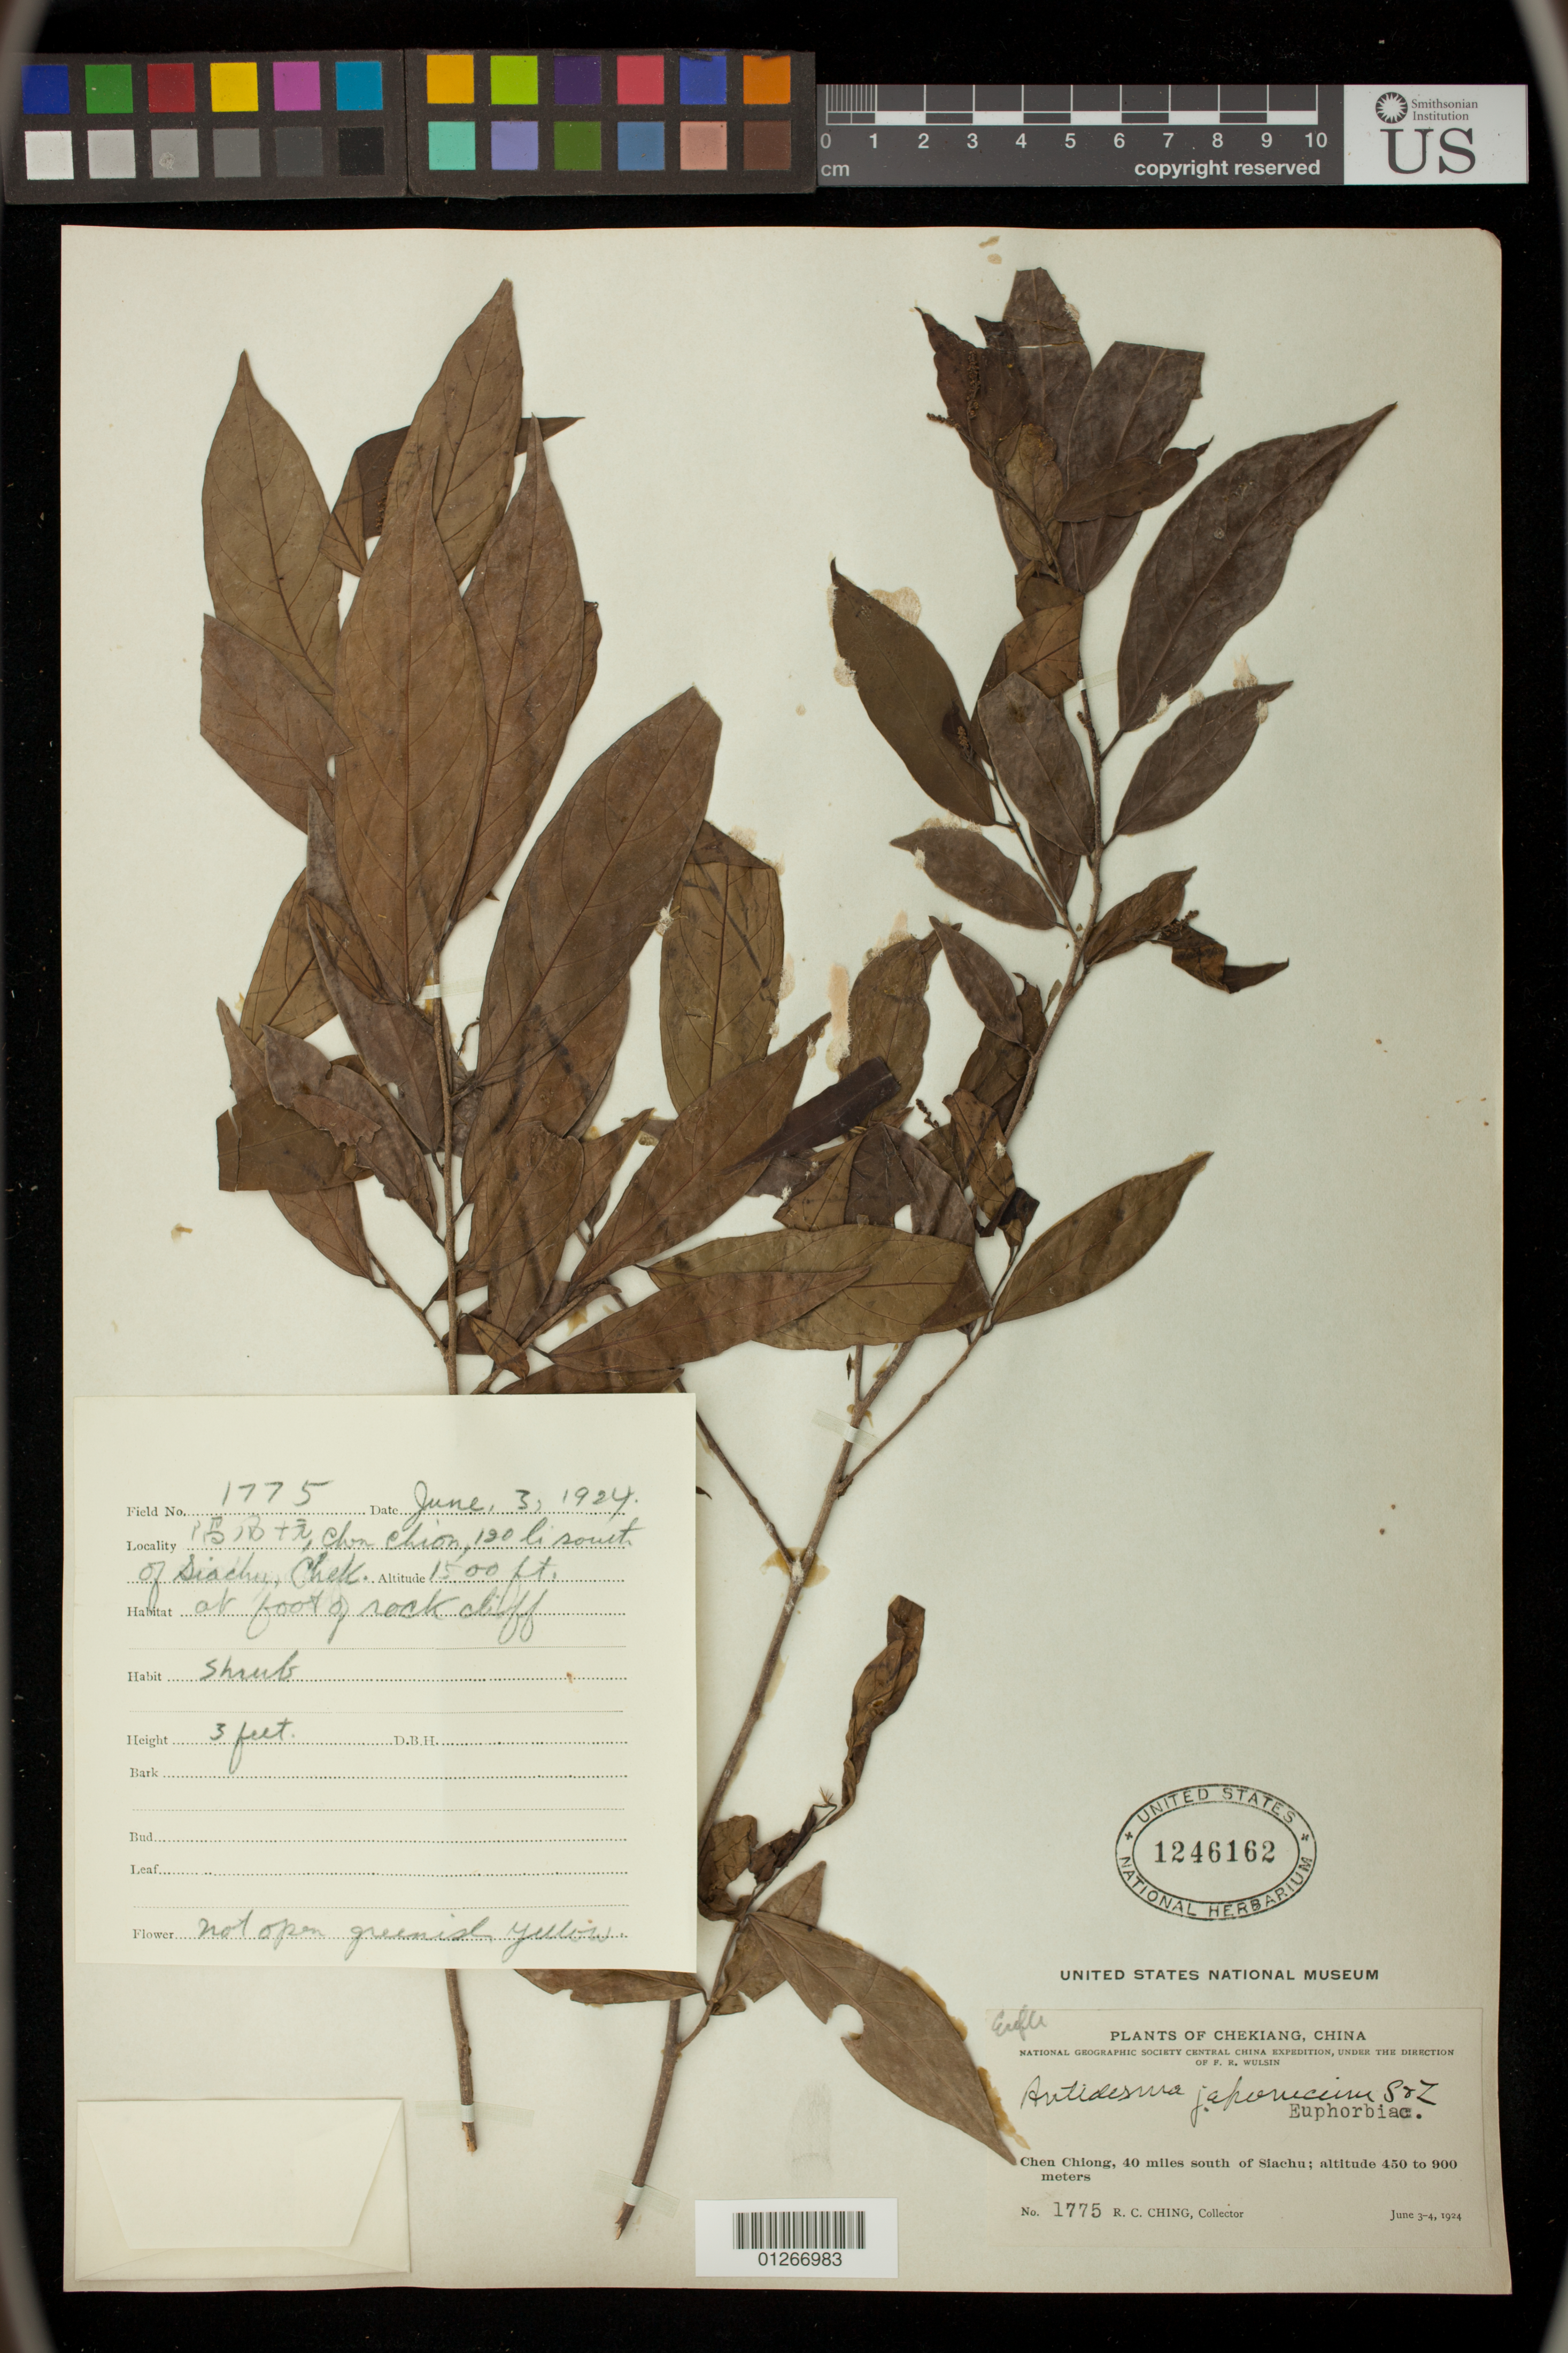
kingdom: Plantae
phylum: Tracheophyta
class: Magnoliopsida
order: Malpighiales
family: Phyllanthaceae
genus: Antidesma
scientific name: Antidesma japonicum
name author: Siebert & Zucc.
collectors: R. C. Ching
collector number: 1775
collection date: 1924-06-03/1924-06-04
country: China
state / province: Zhejiang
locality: Chen Chlong, 40 miles south of Siachu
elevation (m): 450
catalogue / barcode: US 1246162